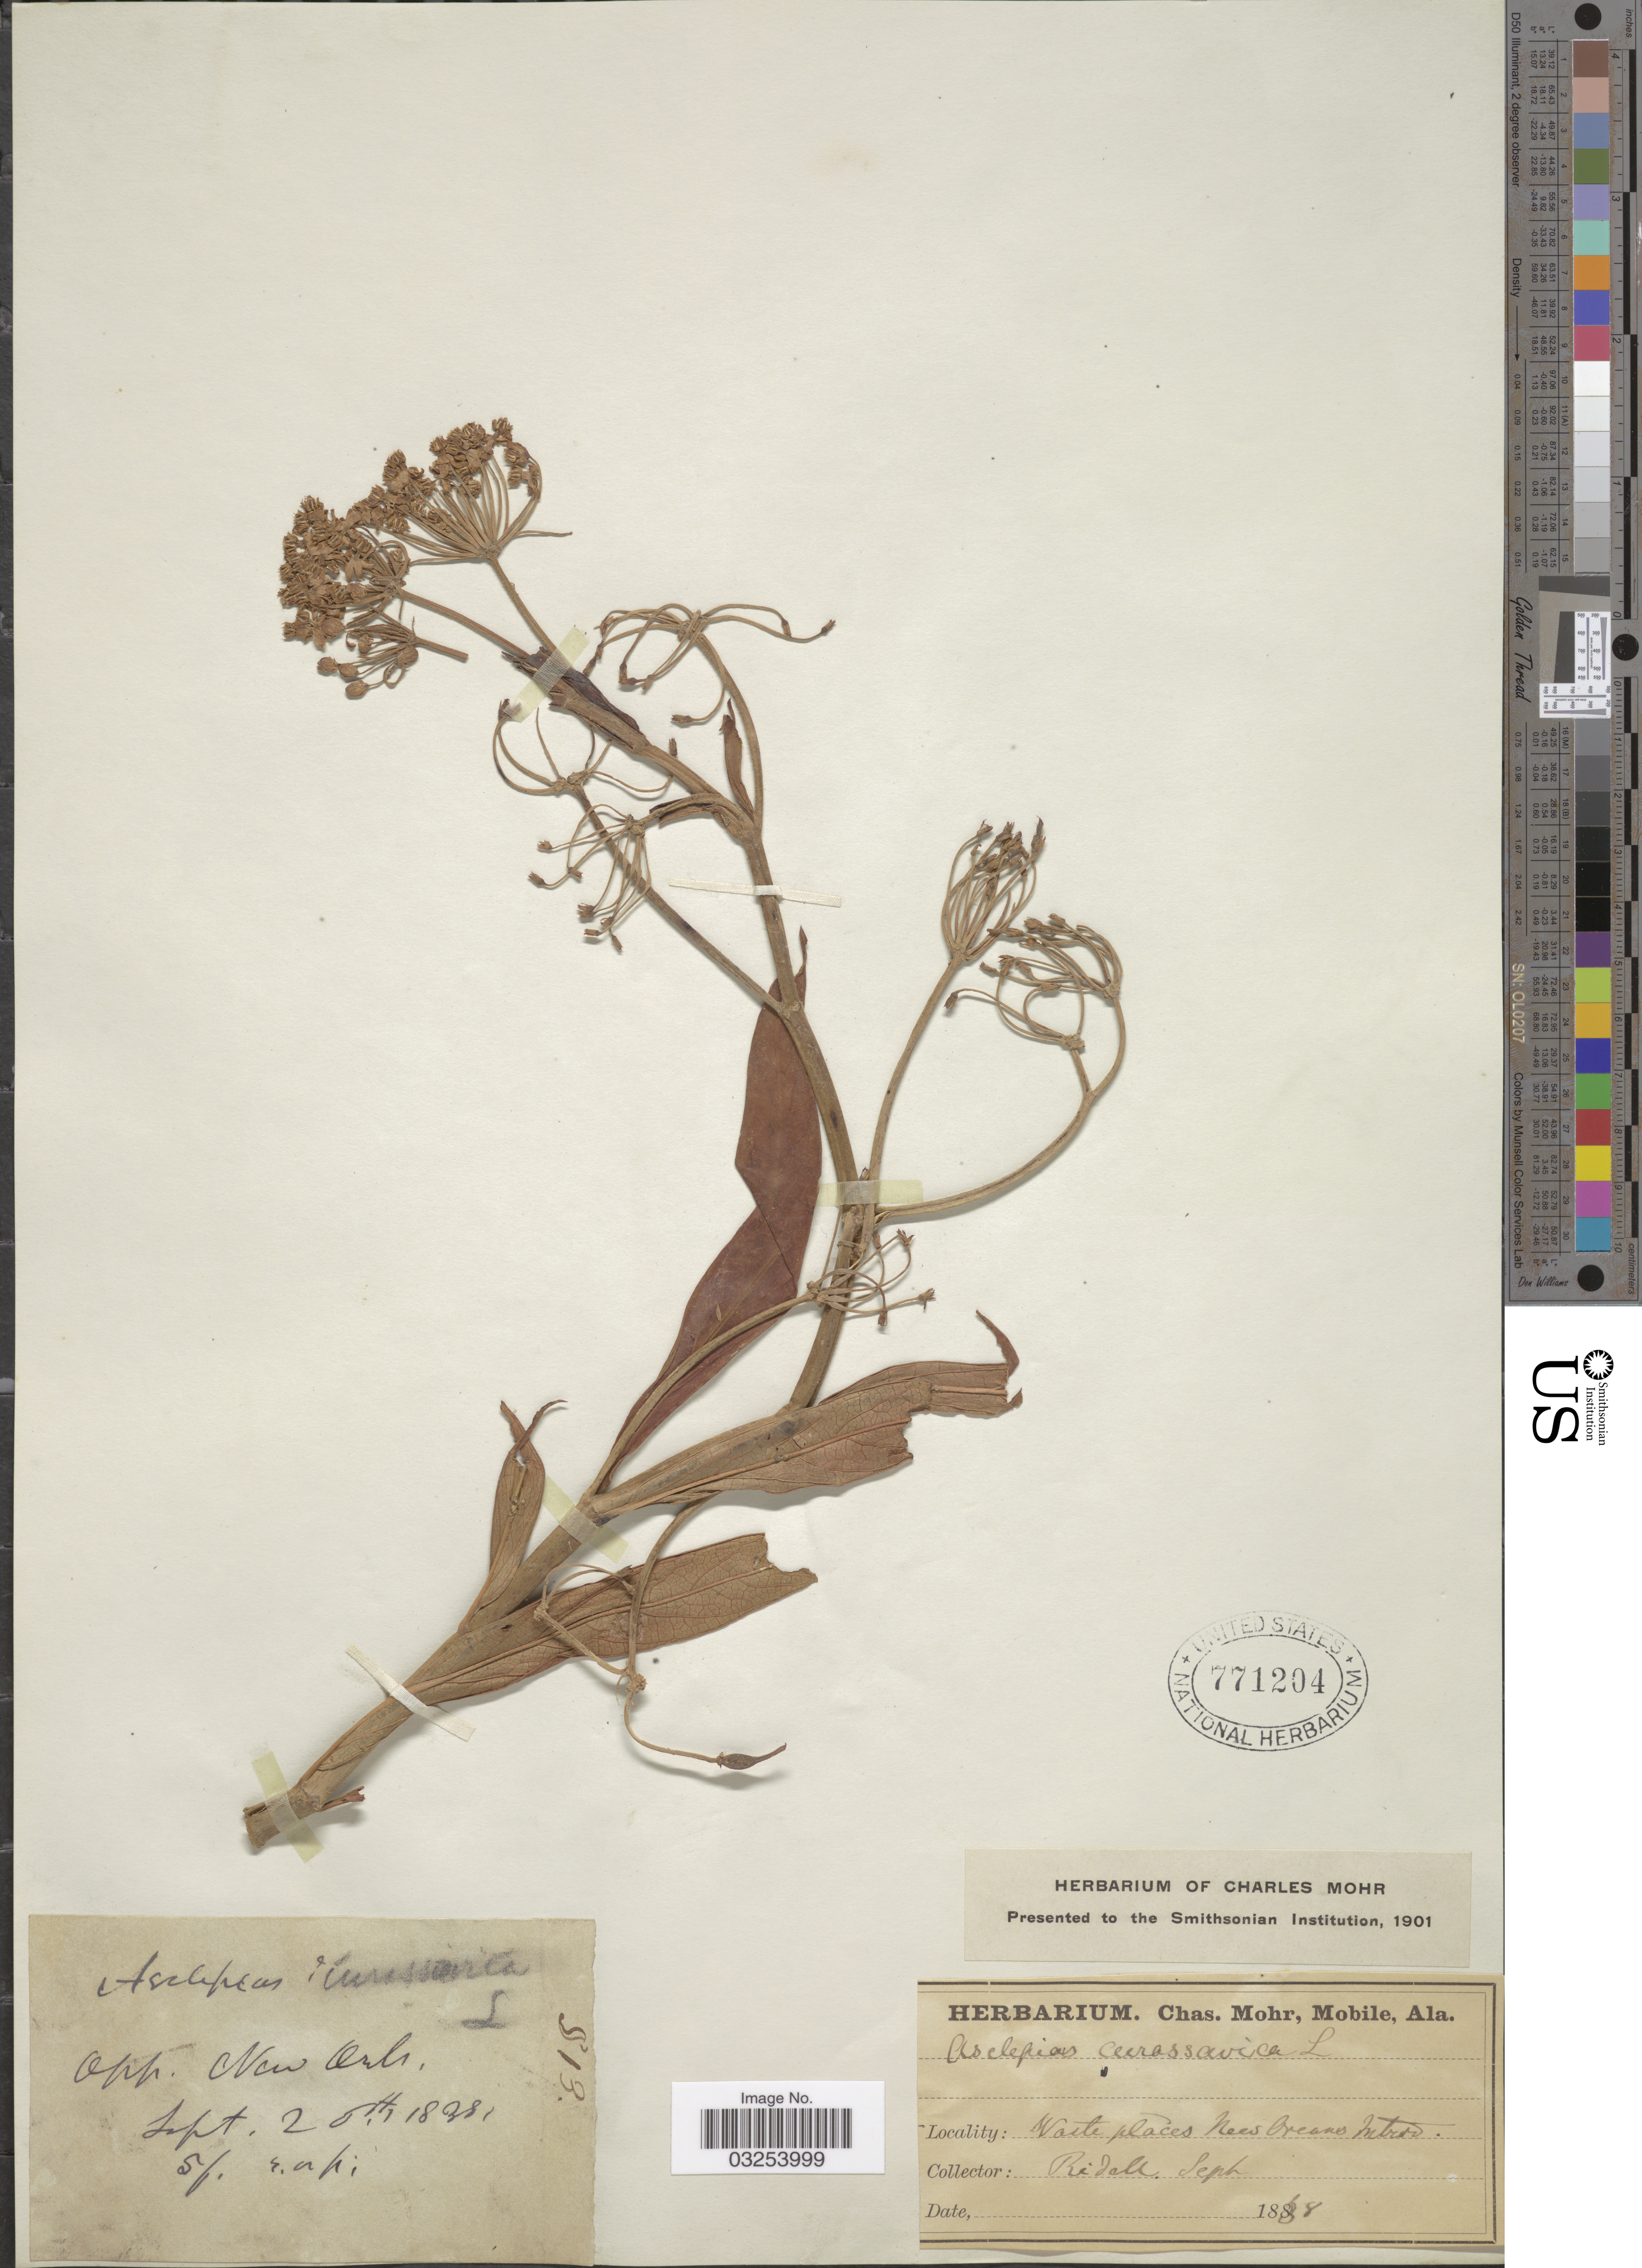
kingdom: Plantae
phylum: Tracheophyta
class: Magnoliopsida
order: Gentianales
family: Apocynaceae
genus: Asclepias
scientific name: Asclepias curassavica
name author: L.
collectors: -. Ridell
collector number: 815*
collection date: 1868-09-20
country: United States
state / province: Alabama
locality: Opp. New Oceans Mntns.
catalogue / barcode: US 771204